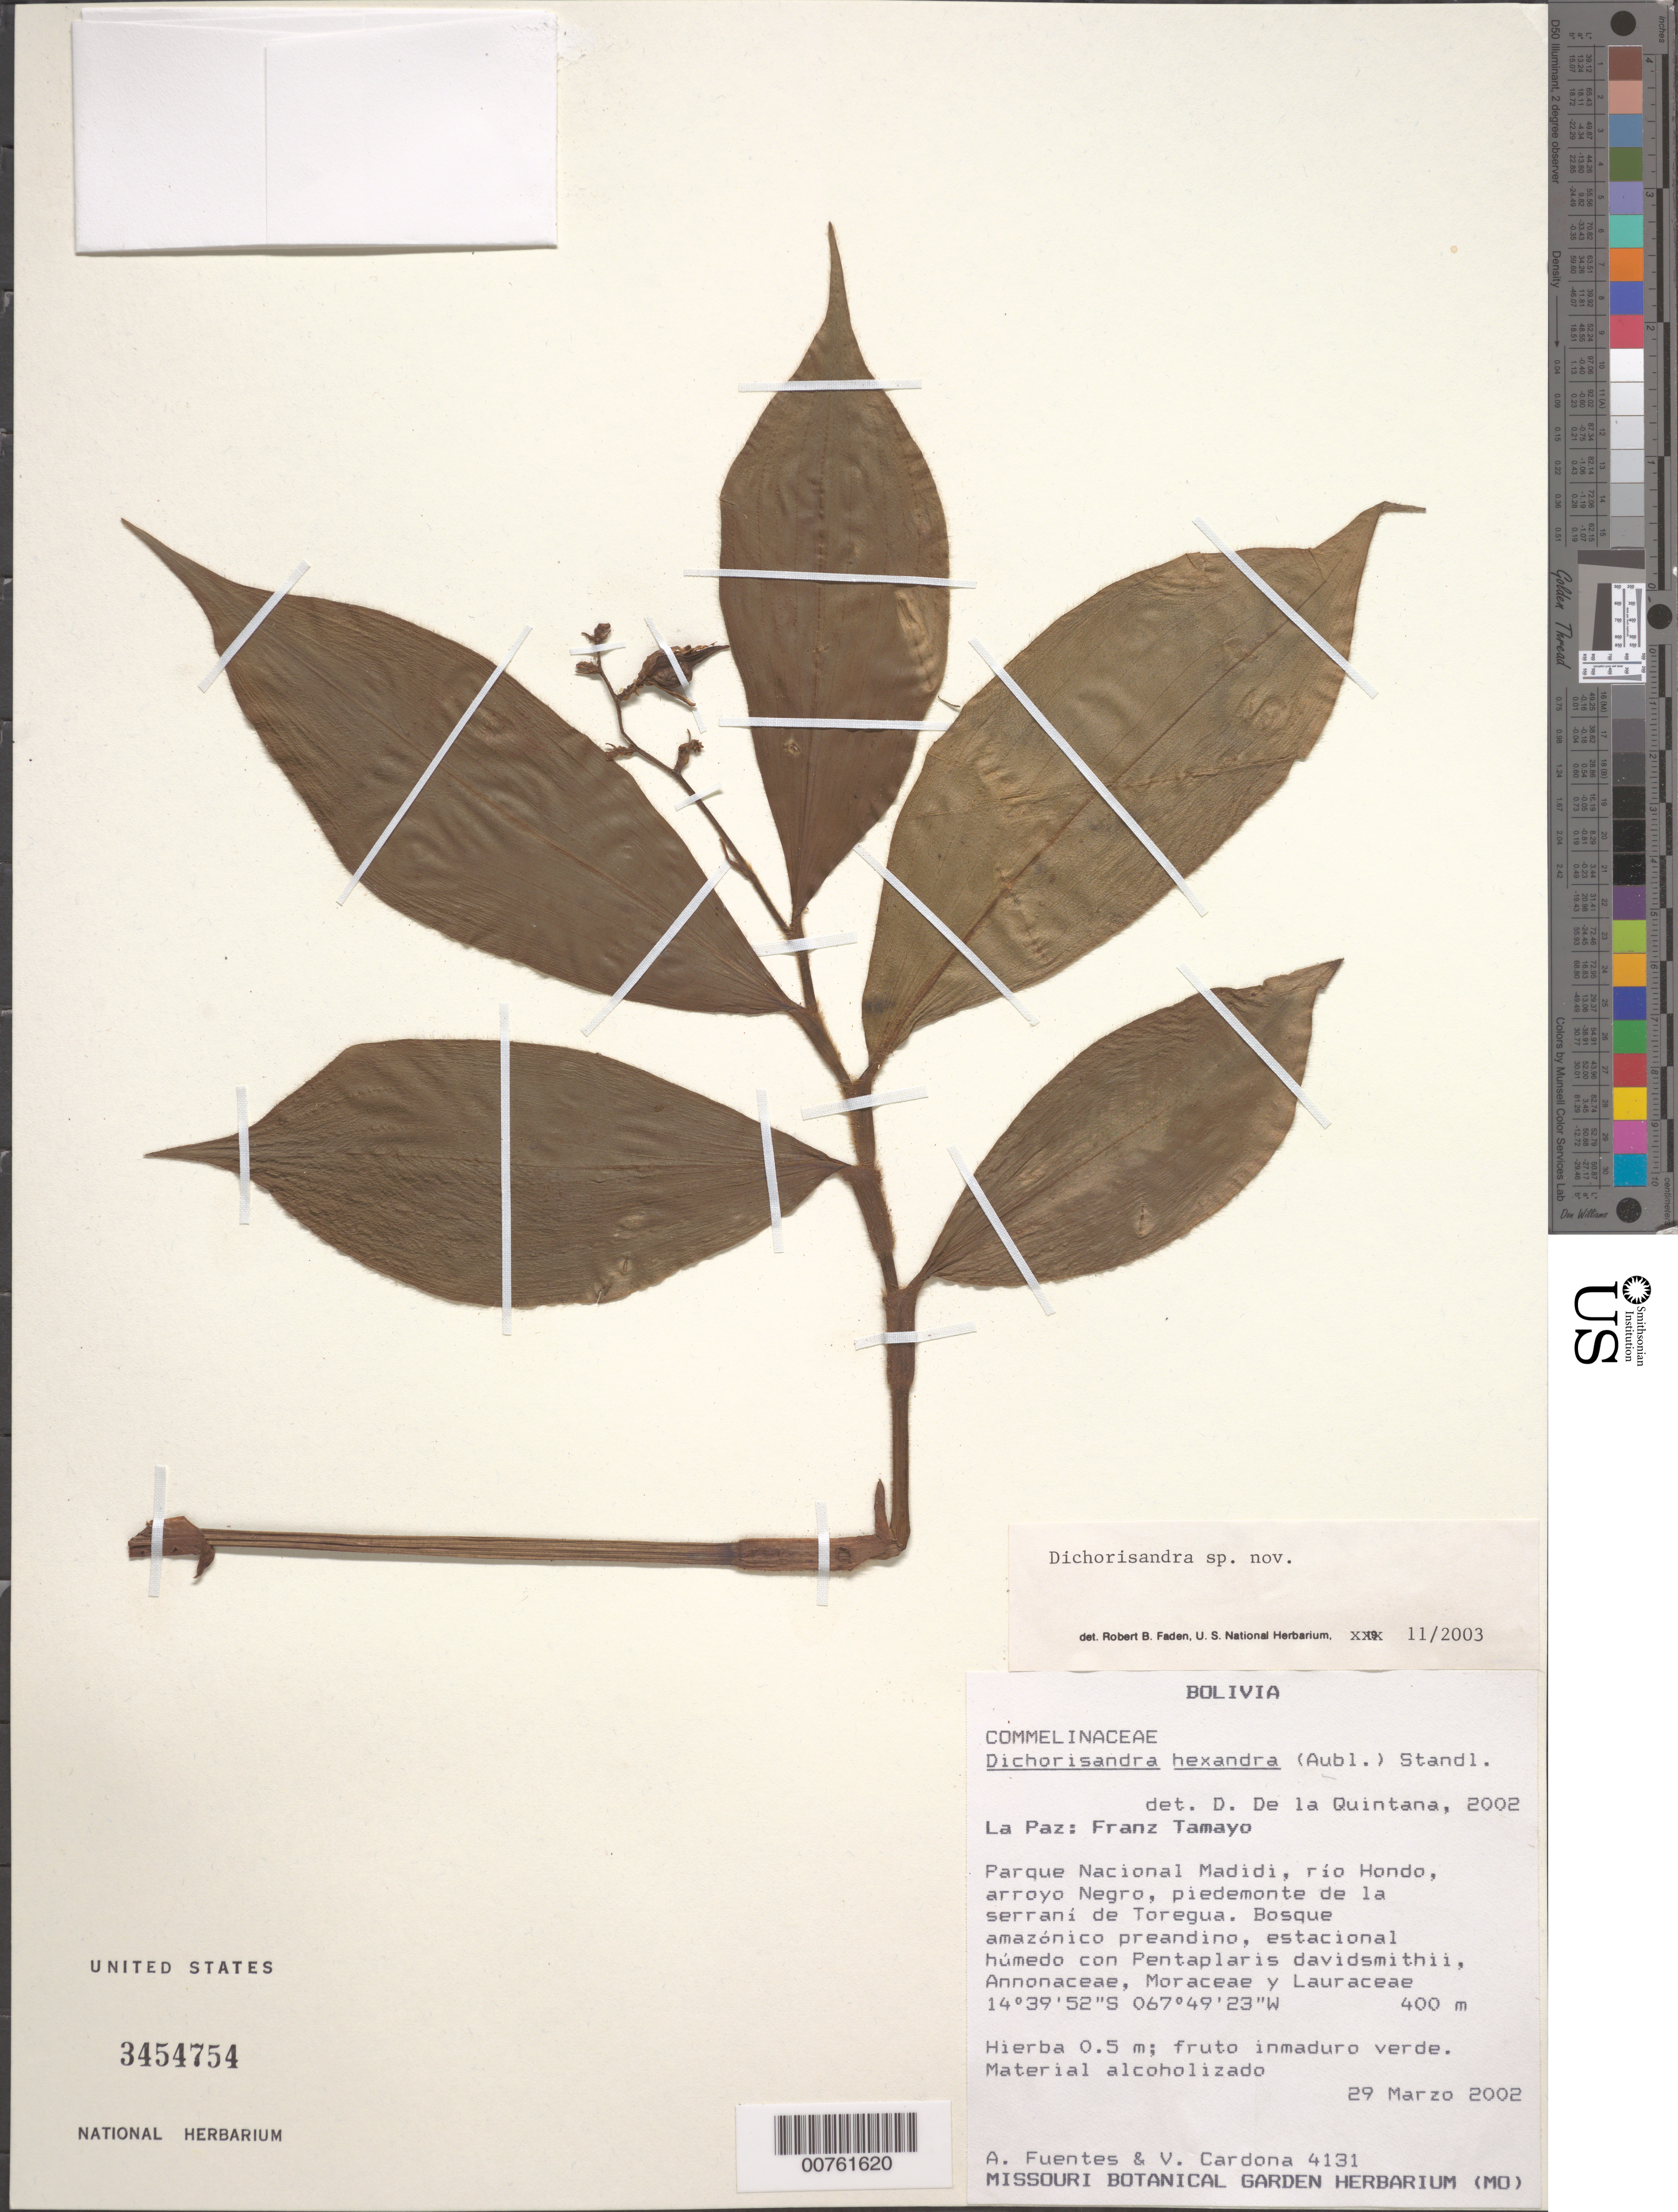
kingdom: Plantae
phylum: Tracheophyta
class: Liliopsida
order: Commelinales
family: Commelinaceae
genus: Dichorisandra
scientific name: Dichorisandra sp. nov.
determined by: Faden, Robert B., (US), Smithsonian Institution - National Museum of Natural History (UNITED STATES)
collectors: A. F. Fuentes C. & V. Cardona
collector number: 4131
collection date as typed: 29 Mar 2002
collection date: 2002-03-29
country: Bolivia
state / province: La Paz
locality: Franz Tamayo Parque Nacional Madidi Rio Hondo, Arroyo Negro, Pica Hacia la serrani de Toregua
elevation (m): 400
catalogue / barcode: US 3454754